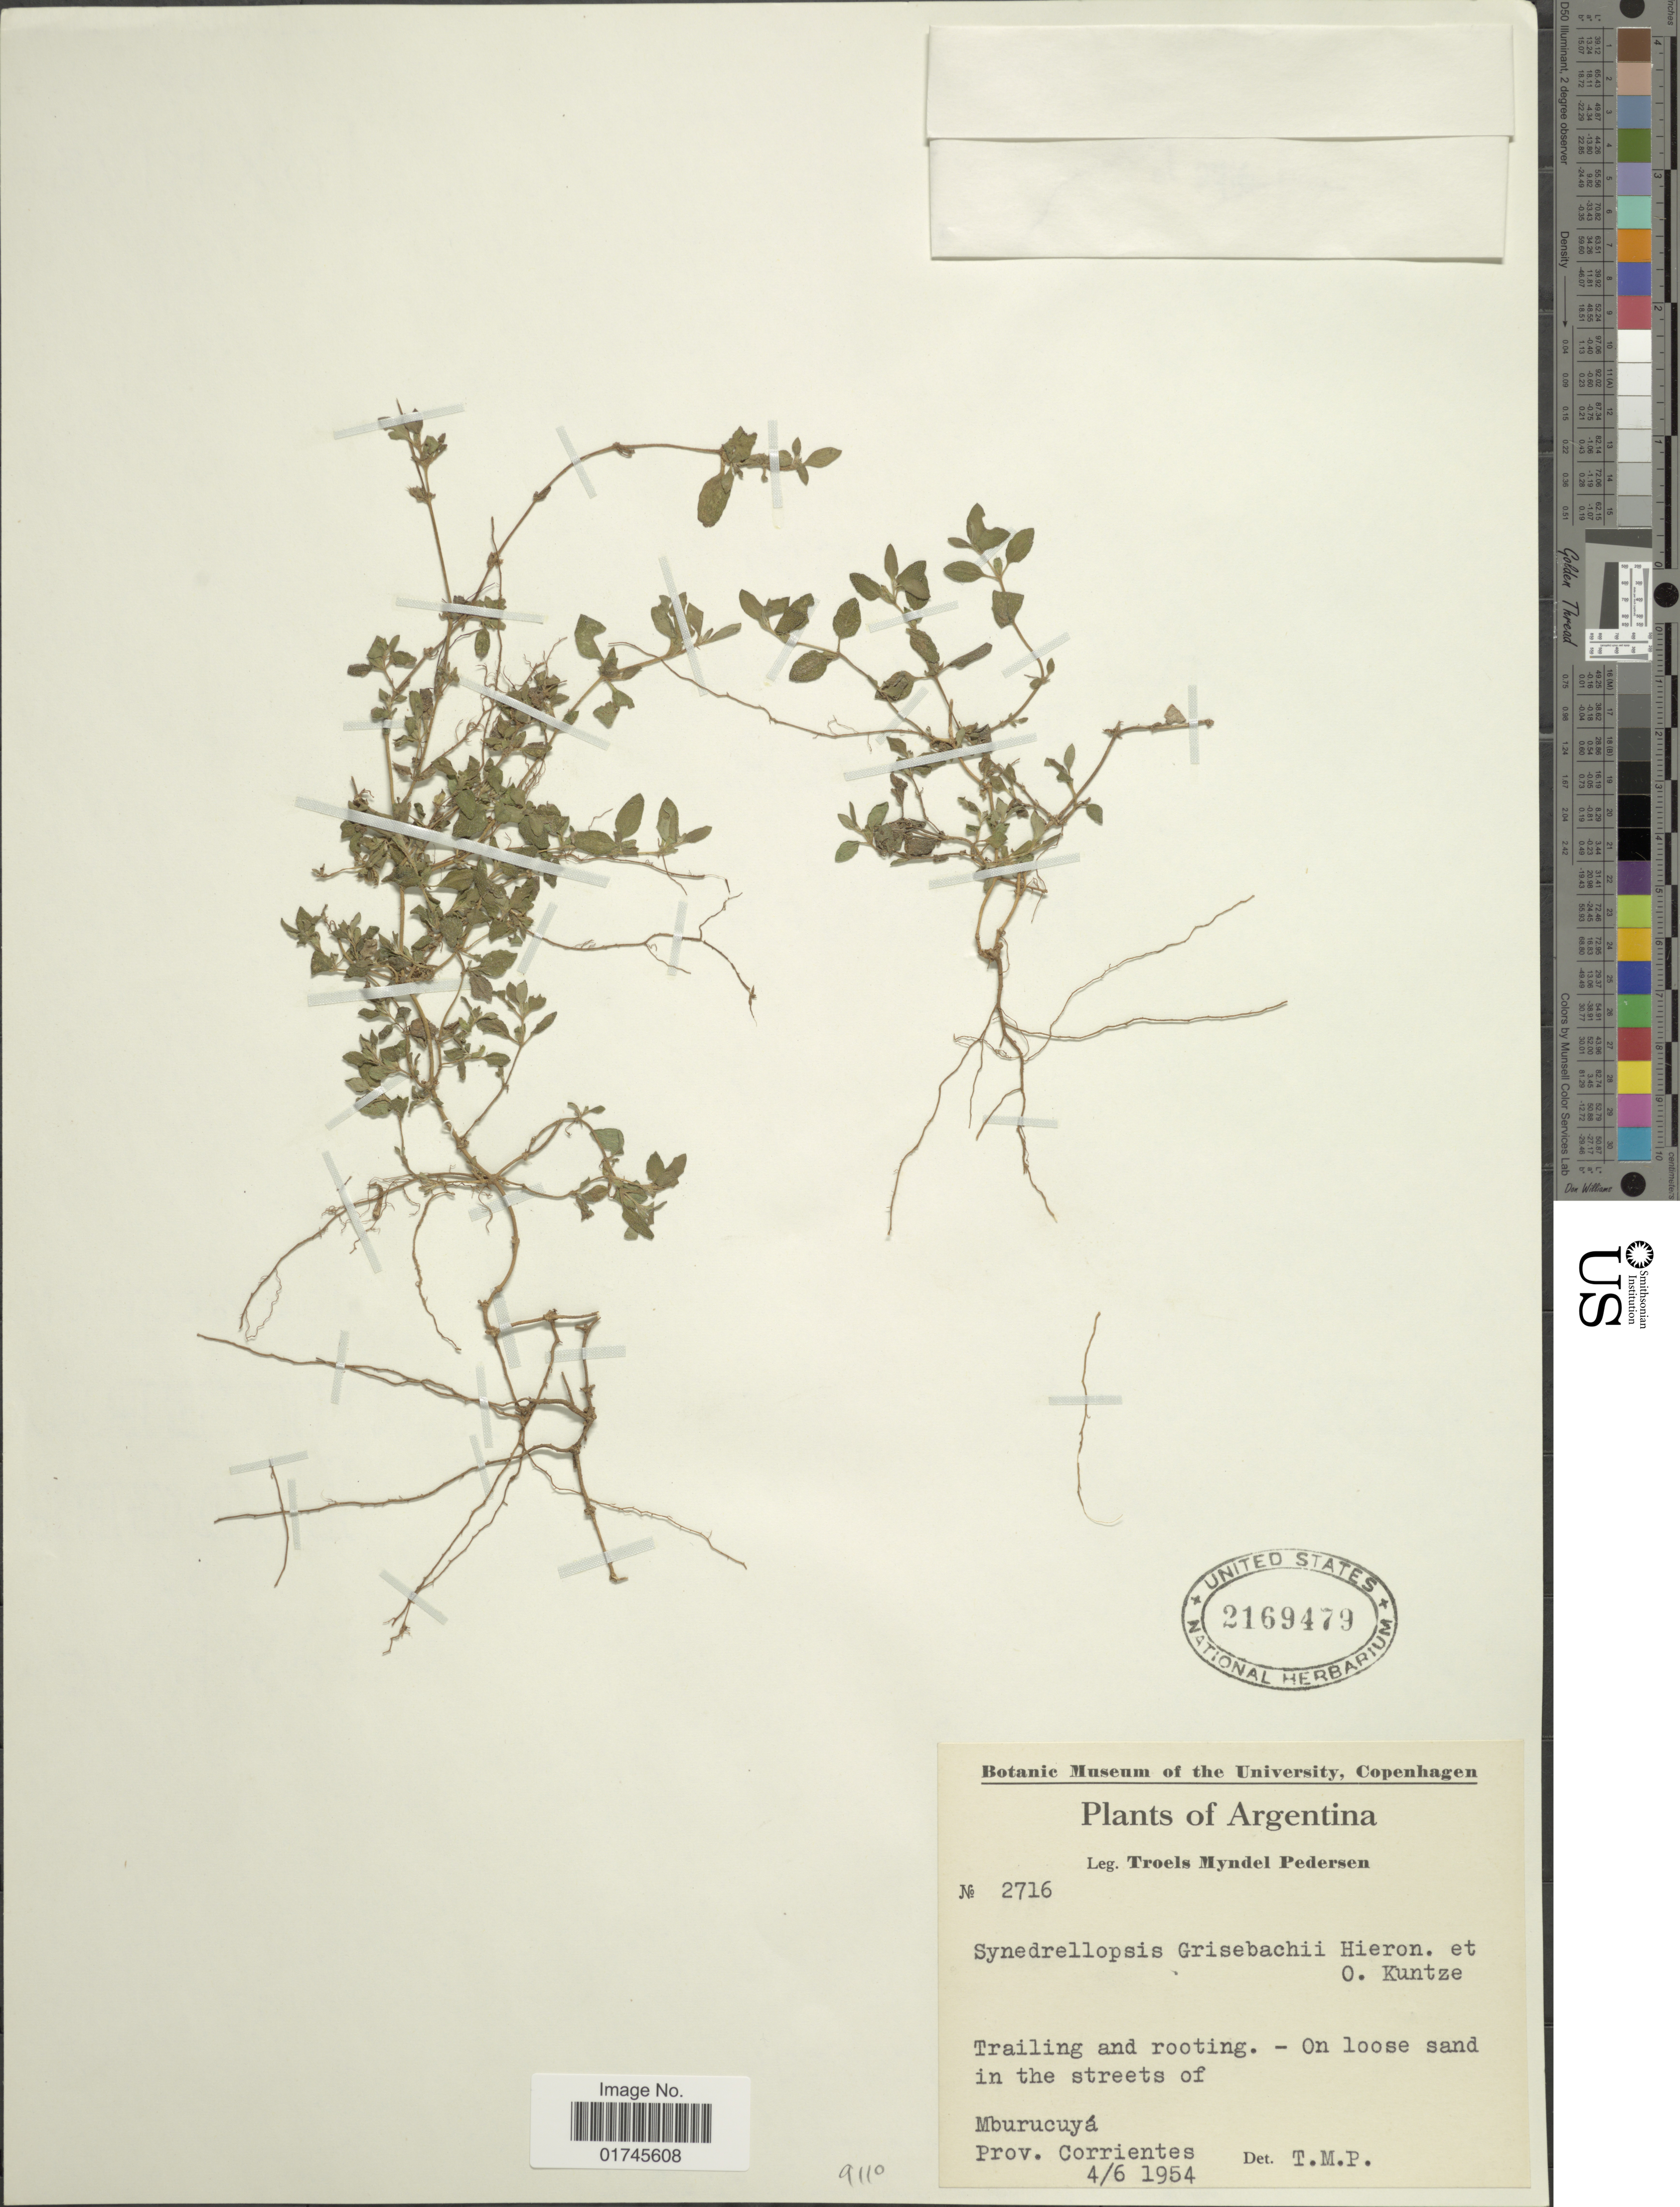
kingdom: Plantae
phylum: Tracheophyta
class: Magnoliopsida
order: Asterales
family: Asteraceae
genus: Synedrellopsis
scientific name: Synedrellopsis grisebachii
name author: Hieron. & Kuntze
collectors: T. Pederson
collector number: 2716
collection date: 1954-06-04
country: Argentina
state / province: Corrientes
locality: Trailing & rooting - On loose sand in the streets of <burucuyá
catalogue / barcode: US 2169479